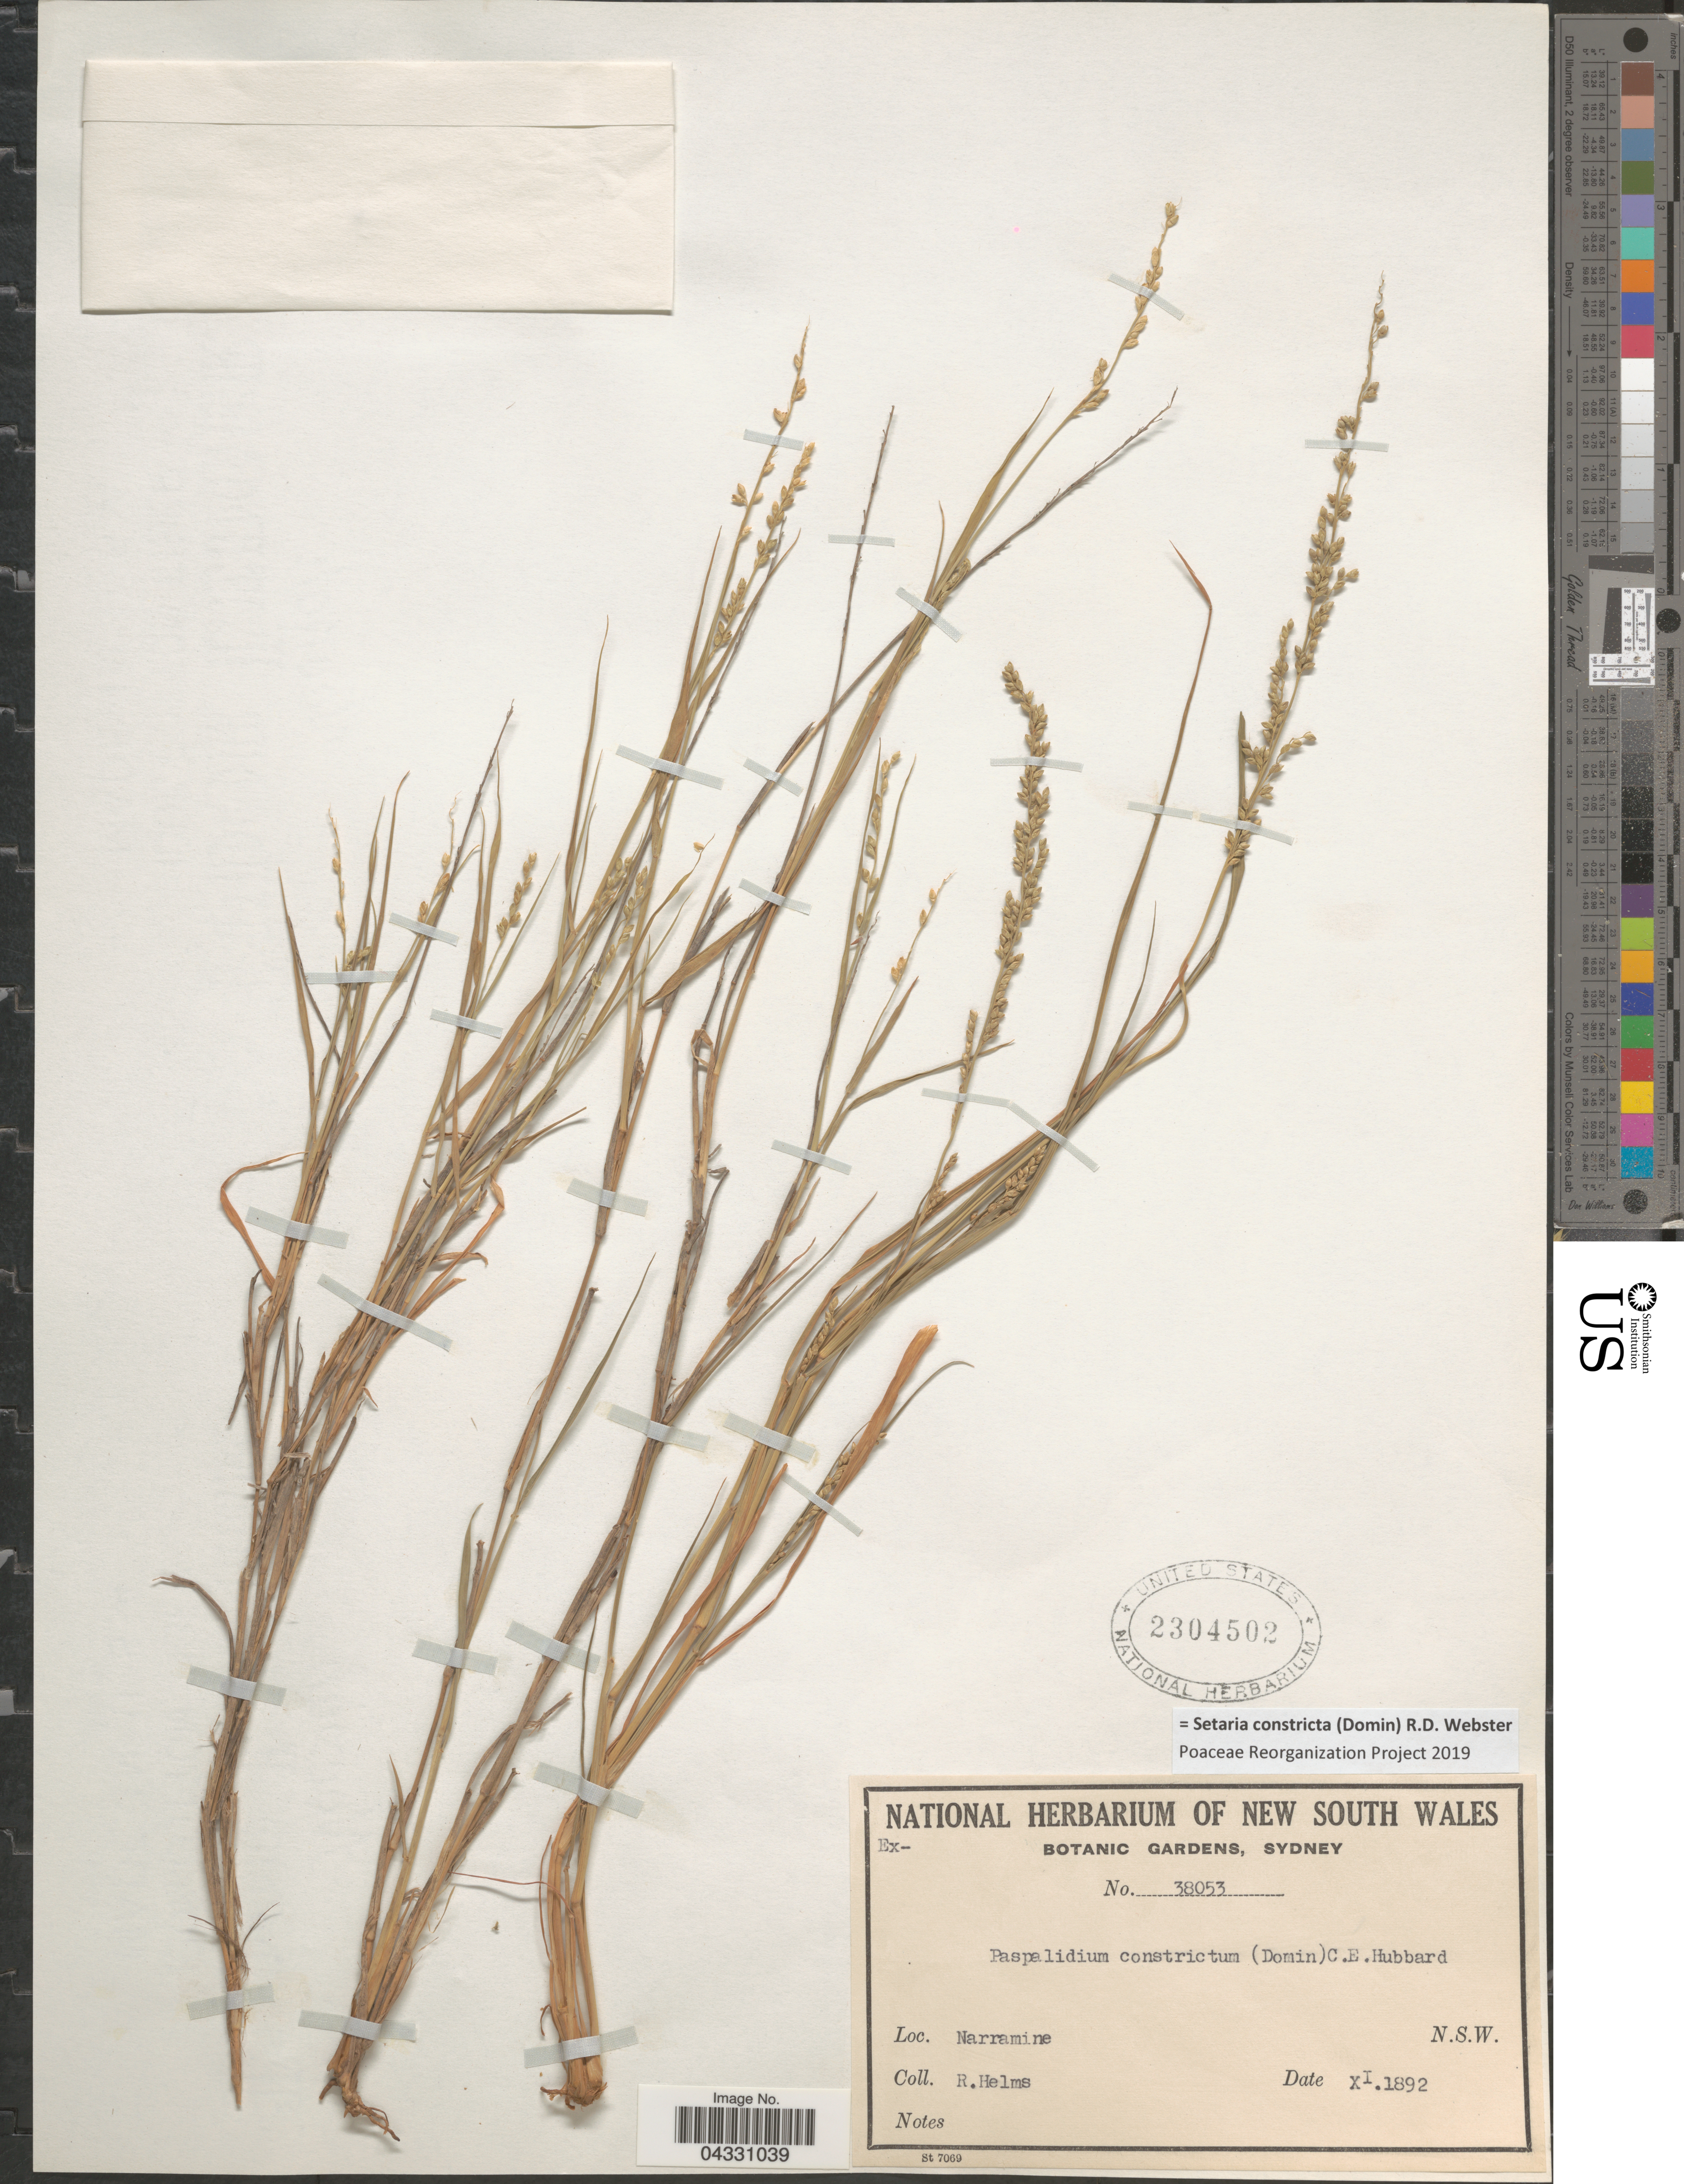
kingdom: Plantae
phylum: Tracheophyta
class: Liliopsida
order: Poales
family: Poaceae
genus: Setaria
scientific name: Setaria constricta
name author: (Domin) R.D. Webster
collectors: R. Helms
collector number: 38053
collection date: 1892-11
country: Australia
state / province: New South Wales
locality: Narramine. N.S.W.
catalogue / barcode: US 2304502